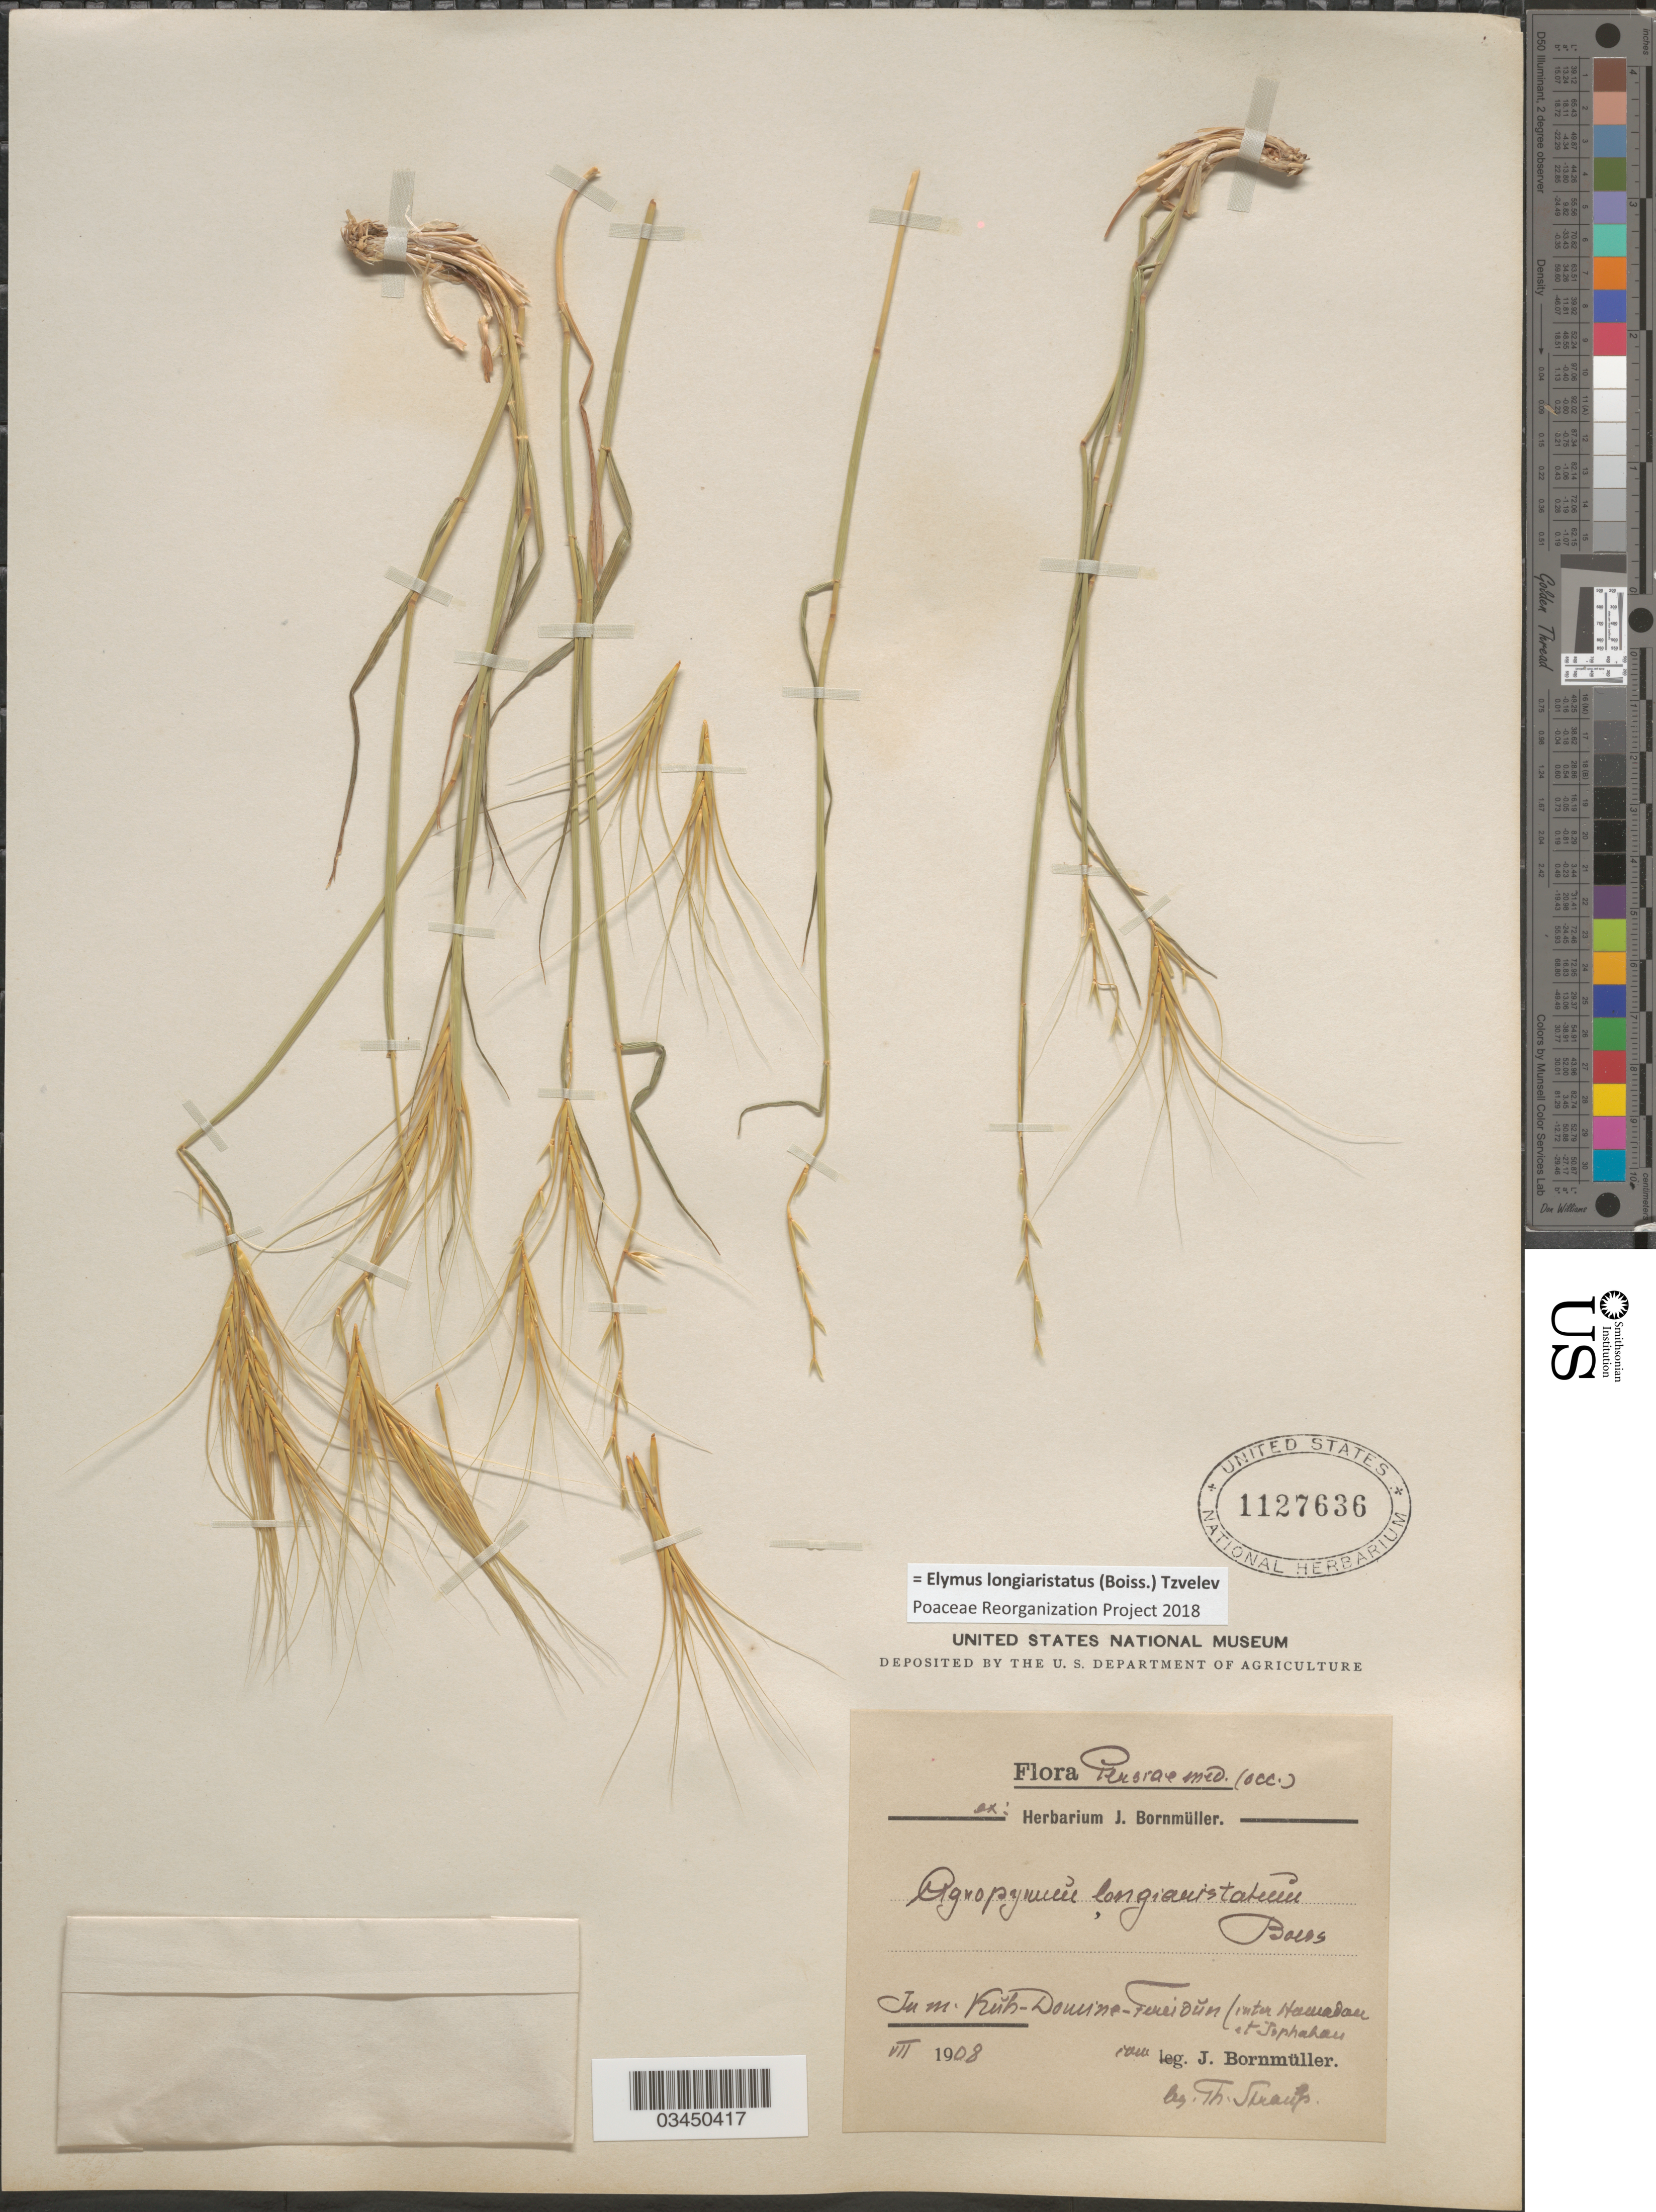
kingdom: Plantae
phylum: Tracheophyta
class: Liliopsida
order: Poales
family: Poaceae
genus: Elymus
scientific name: Elymus longiaristatus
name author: (Boiss.) Tzvelev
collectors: T. Strauss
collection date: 1908-07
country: Iran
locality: Persiae med. (occ.). Jum. Kŭh-Douu'ne-Feraidŭn (inter Haeuadan et Jophahau). [interpreted]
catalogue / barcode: US 1127636